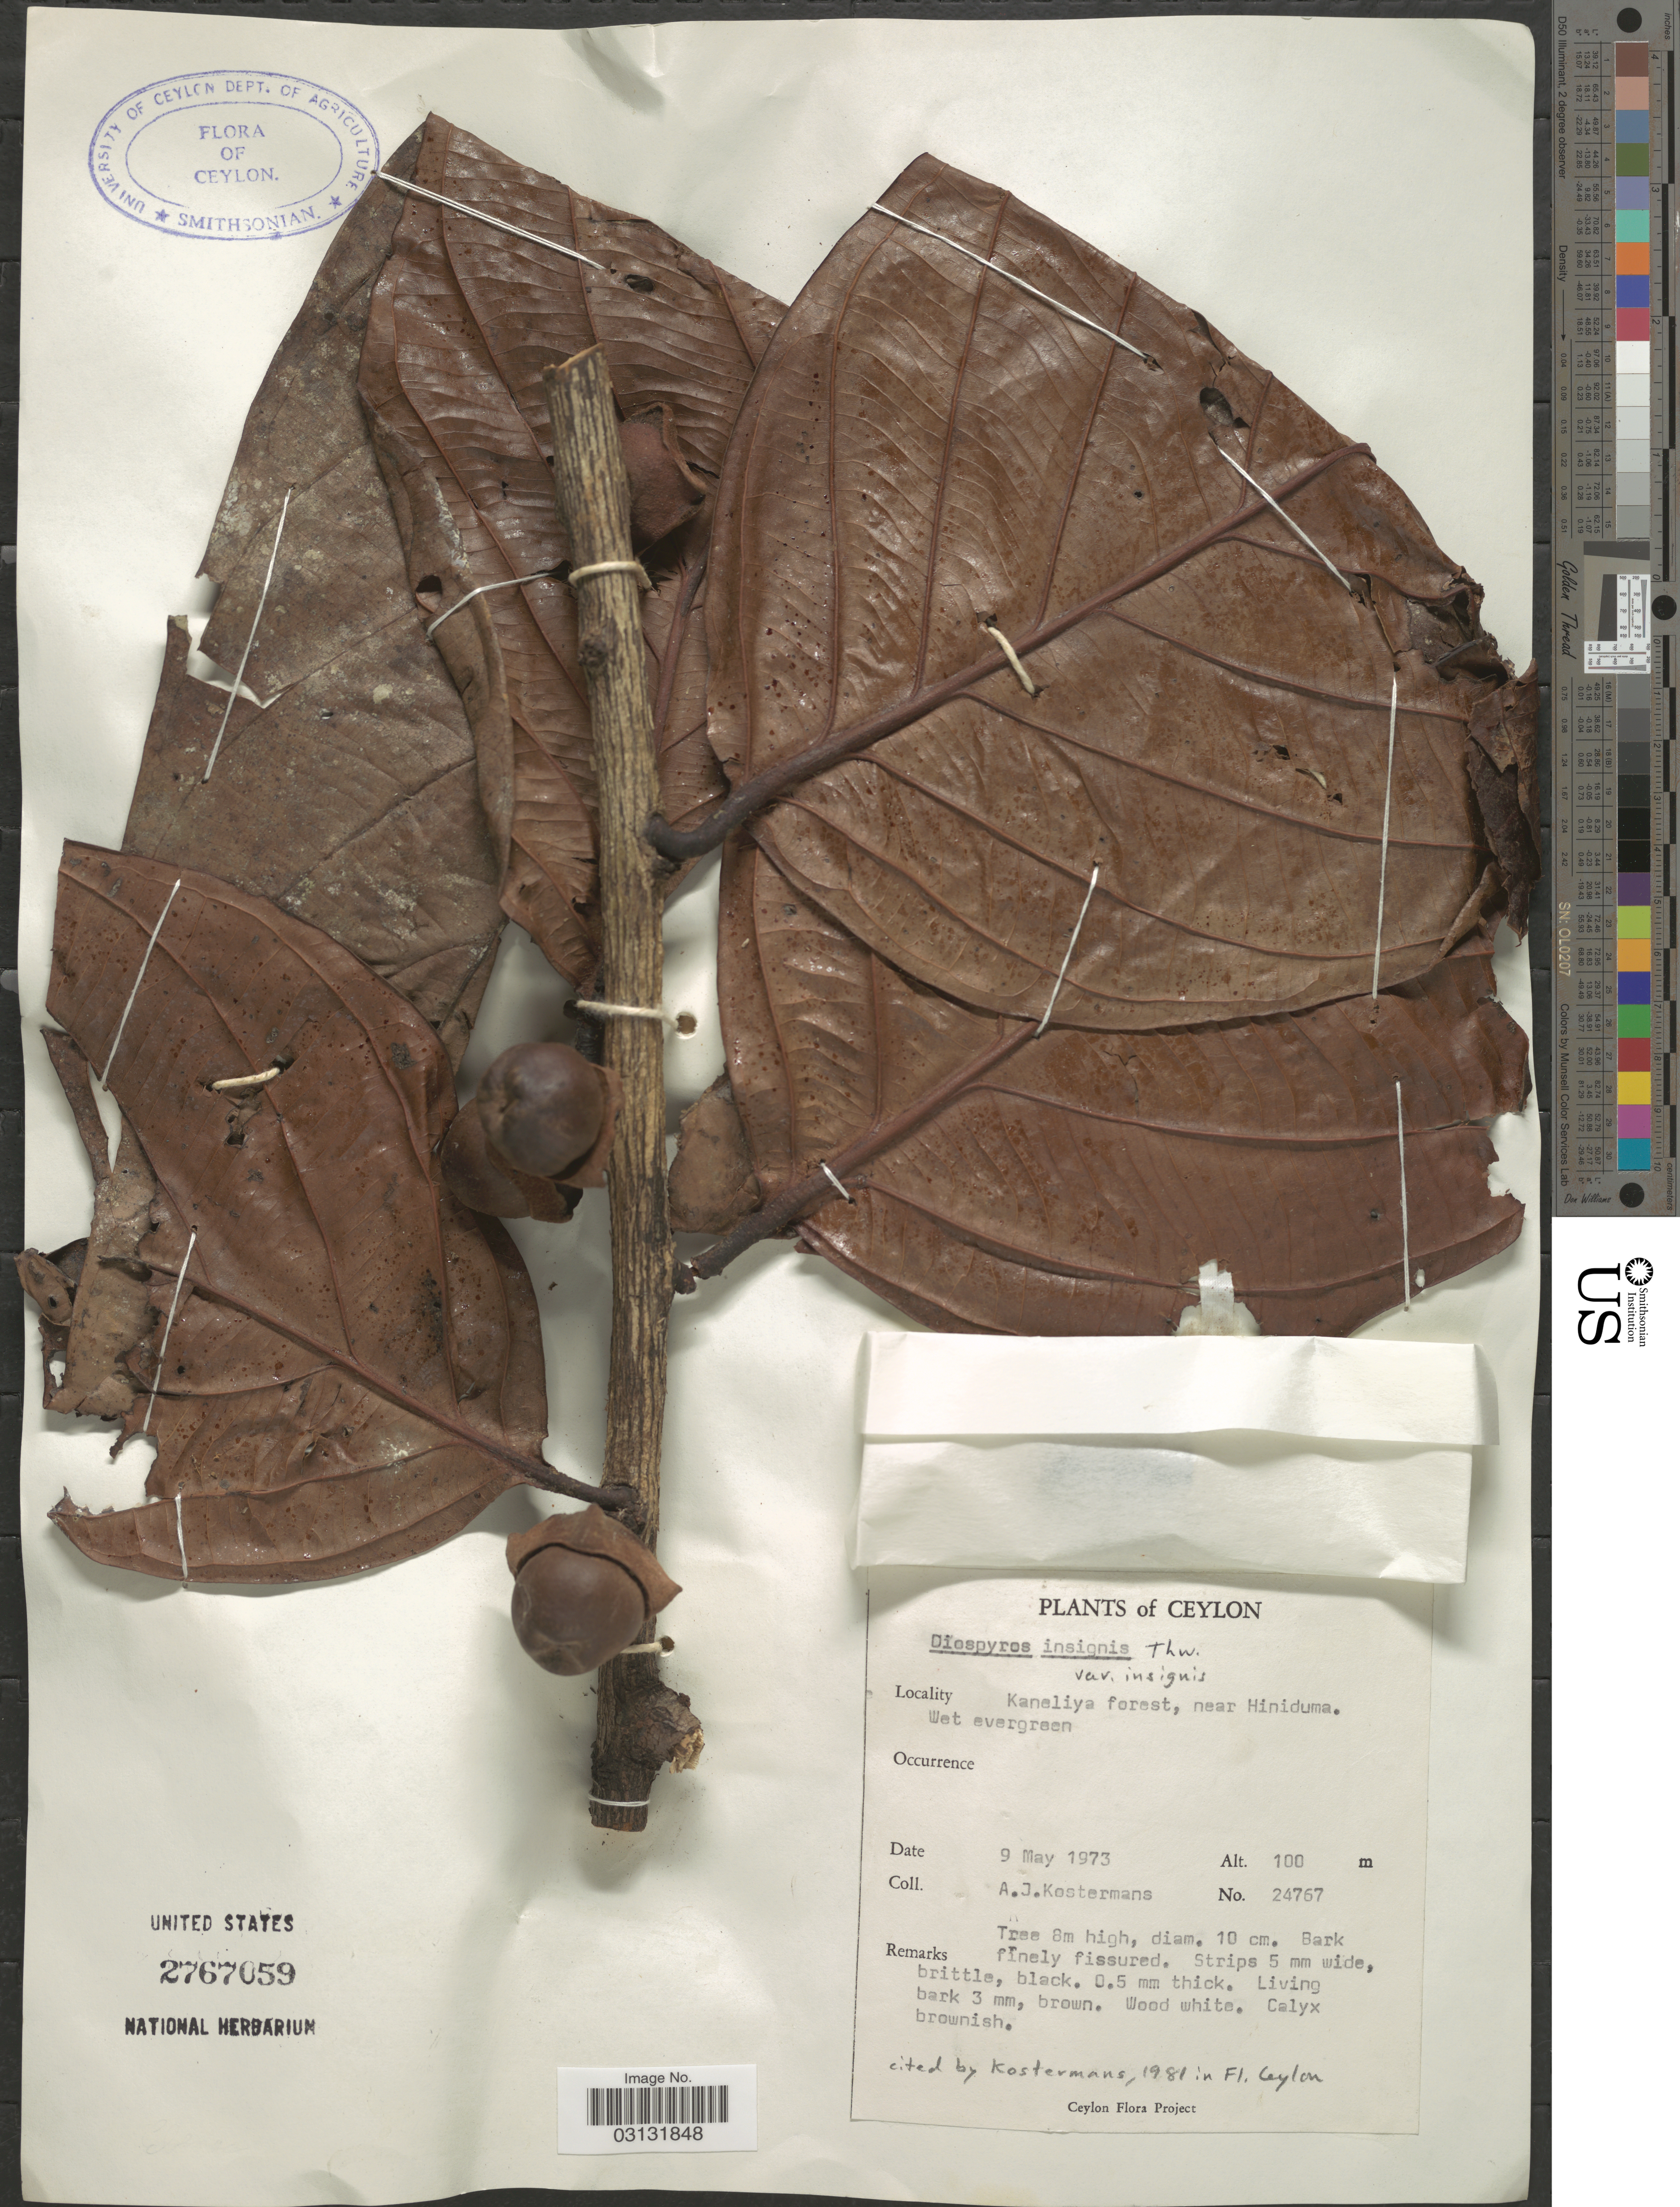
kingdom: Plantae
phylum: Tracheophyta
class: Magnoliopsida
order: Ericales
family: Ebenaceae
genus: Diospyros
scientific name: Diospyros insignis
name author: Thwaites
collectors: A. J. G. Kostermans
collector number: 24767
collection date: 1973-05-09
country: Sri Lanka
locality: Ceylon. Kaneliya forest, near Hiniduma.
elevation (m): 100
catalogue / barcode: US 2767059